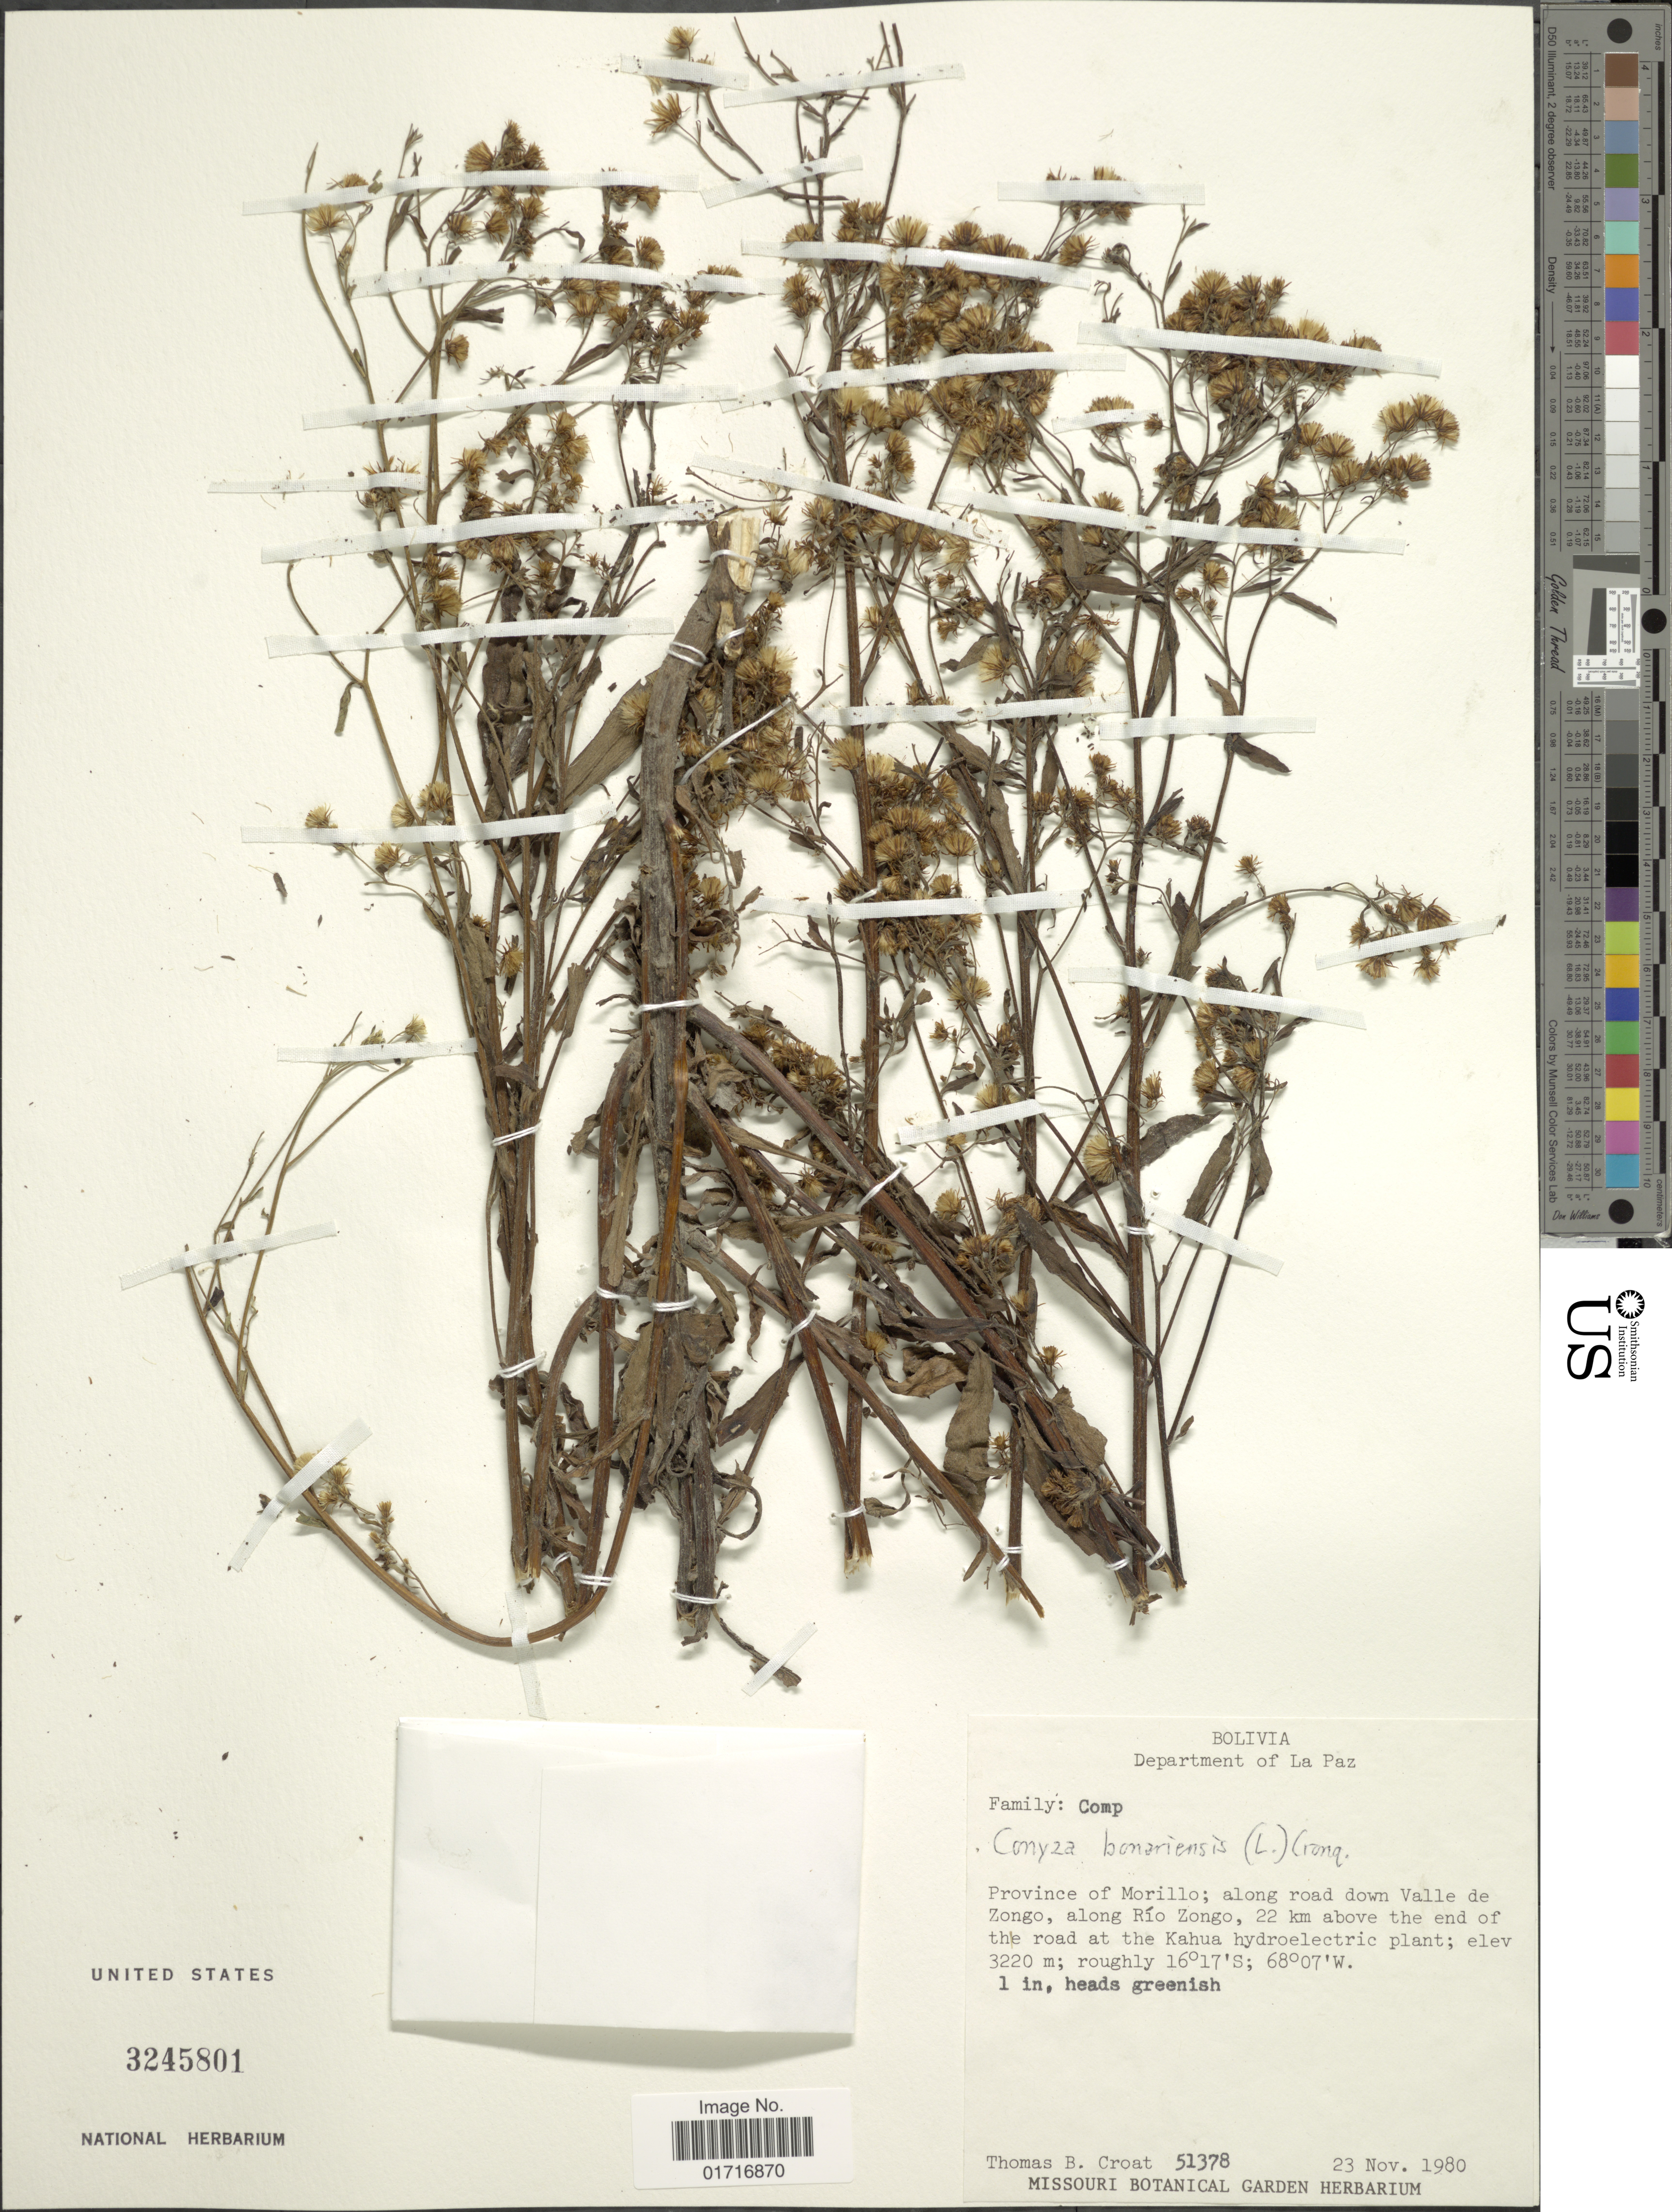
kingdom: Plantae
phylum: Tracheophyta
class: Magnoliopsida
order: Asterales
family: Asteraceae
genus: Conyza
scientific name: Conyza bonariensis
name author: (L.) Cronq.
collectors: T. B. Croat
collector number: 51378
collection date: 1980-11-23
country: Bolivia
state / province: La Paz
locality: Department of La Paz. Province of Morillo; along road down Valle de Zongo, along Rio Zongo, 22 km above the end of the road at the Kahua hydroelectric plant.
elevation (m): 3220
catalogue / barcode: US 3245801